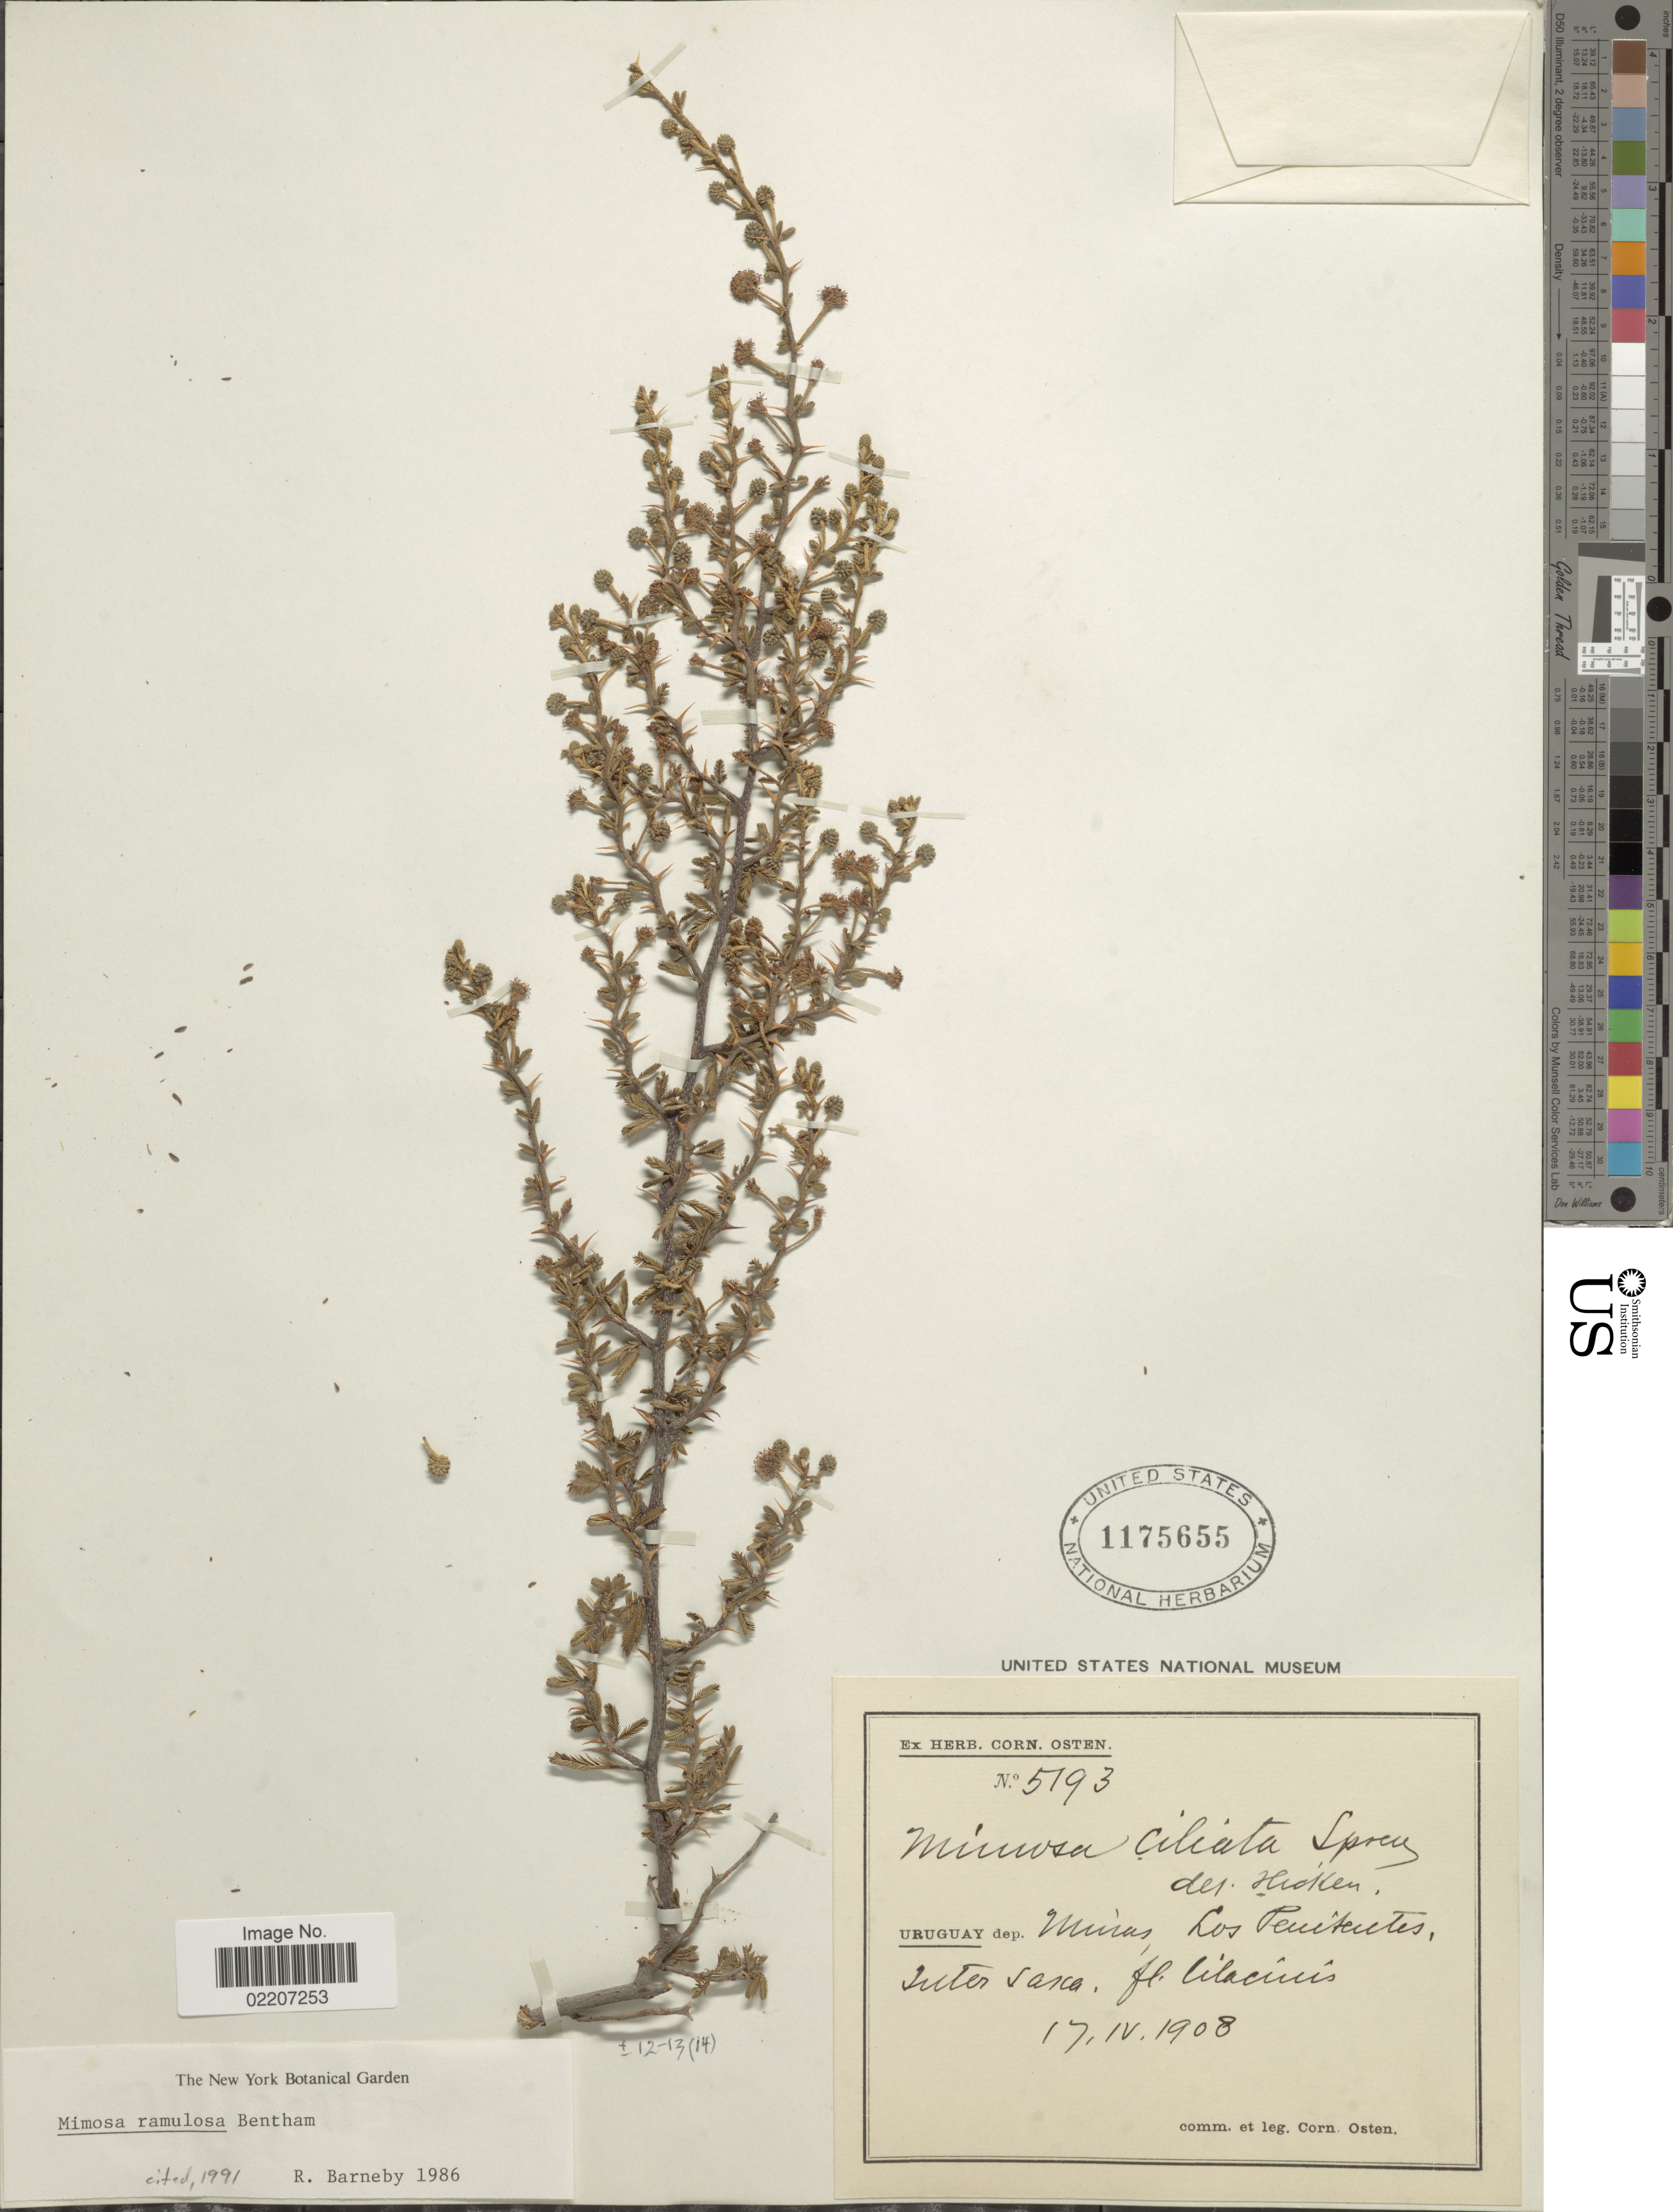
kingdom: Plantae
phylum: Tracheophyta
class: Magnoliopsida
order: Fabales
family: Fabaceae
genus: Mimosa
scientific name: Mimosa ramulosa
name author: Benth.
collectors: C. Osten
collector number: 5193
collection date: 1908-04-17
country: Uruguay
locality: Dep. Minas, Los Penitentes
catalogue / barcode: US 1175655